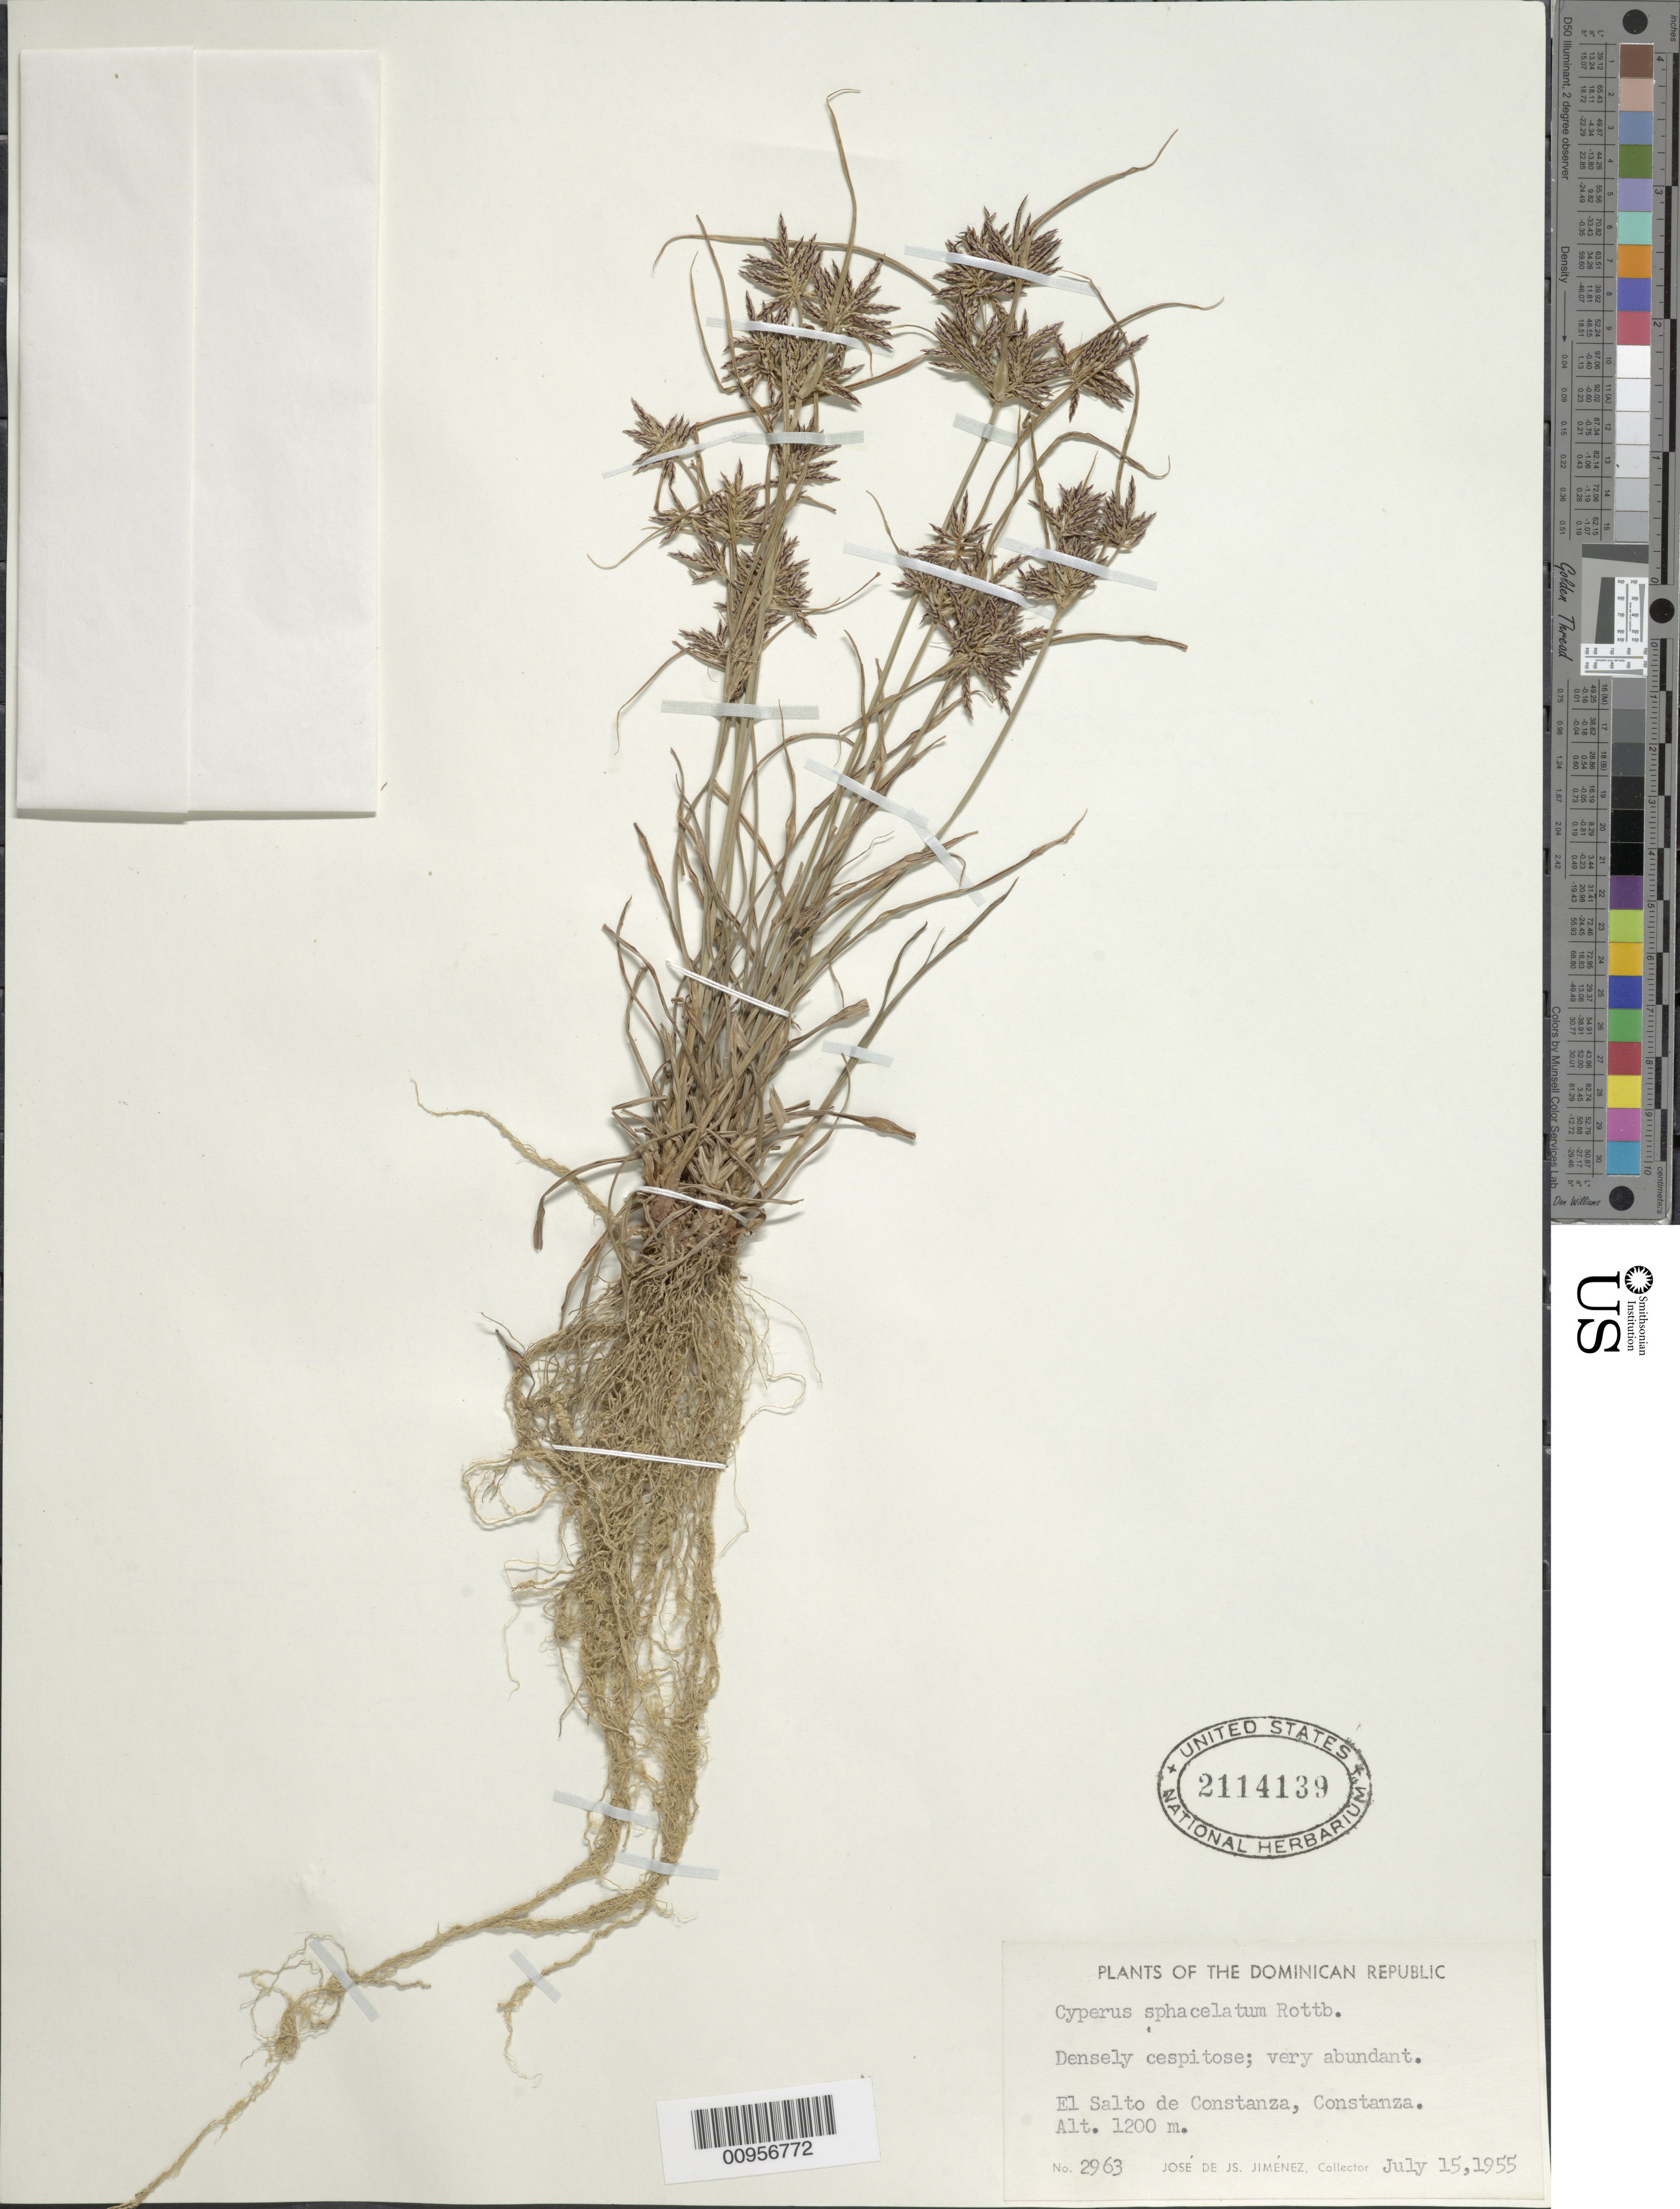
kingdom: Plantae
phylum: Tracheophyta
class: Liliopsida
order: Poales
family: Cyperaceae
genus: Cyperus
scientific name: Cyperus sphacelatus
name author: Rottb.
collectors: J. J. Jiménez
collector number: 2963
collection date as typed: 15 Jul 1955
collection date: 1955-07-15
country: Dominican Republic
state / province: La Vega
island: Hispaniola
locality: El Salto de Constanza, Constanza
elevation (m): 1200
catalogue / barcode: US 2114139